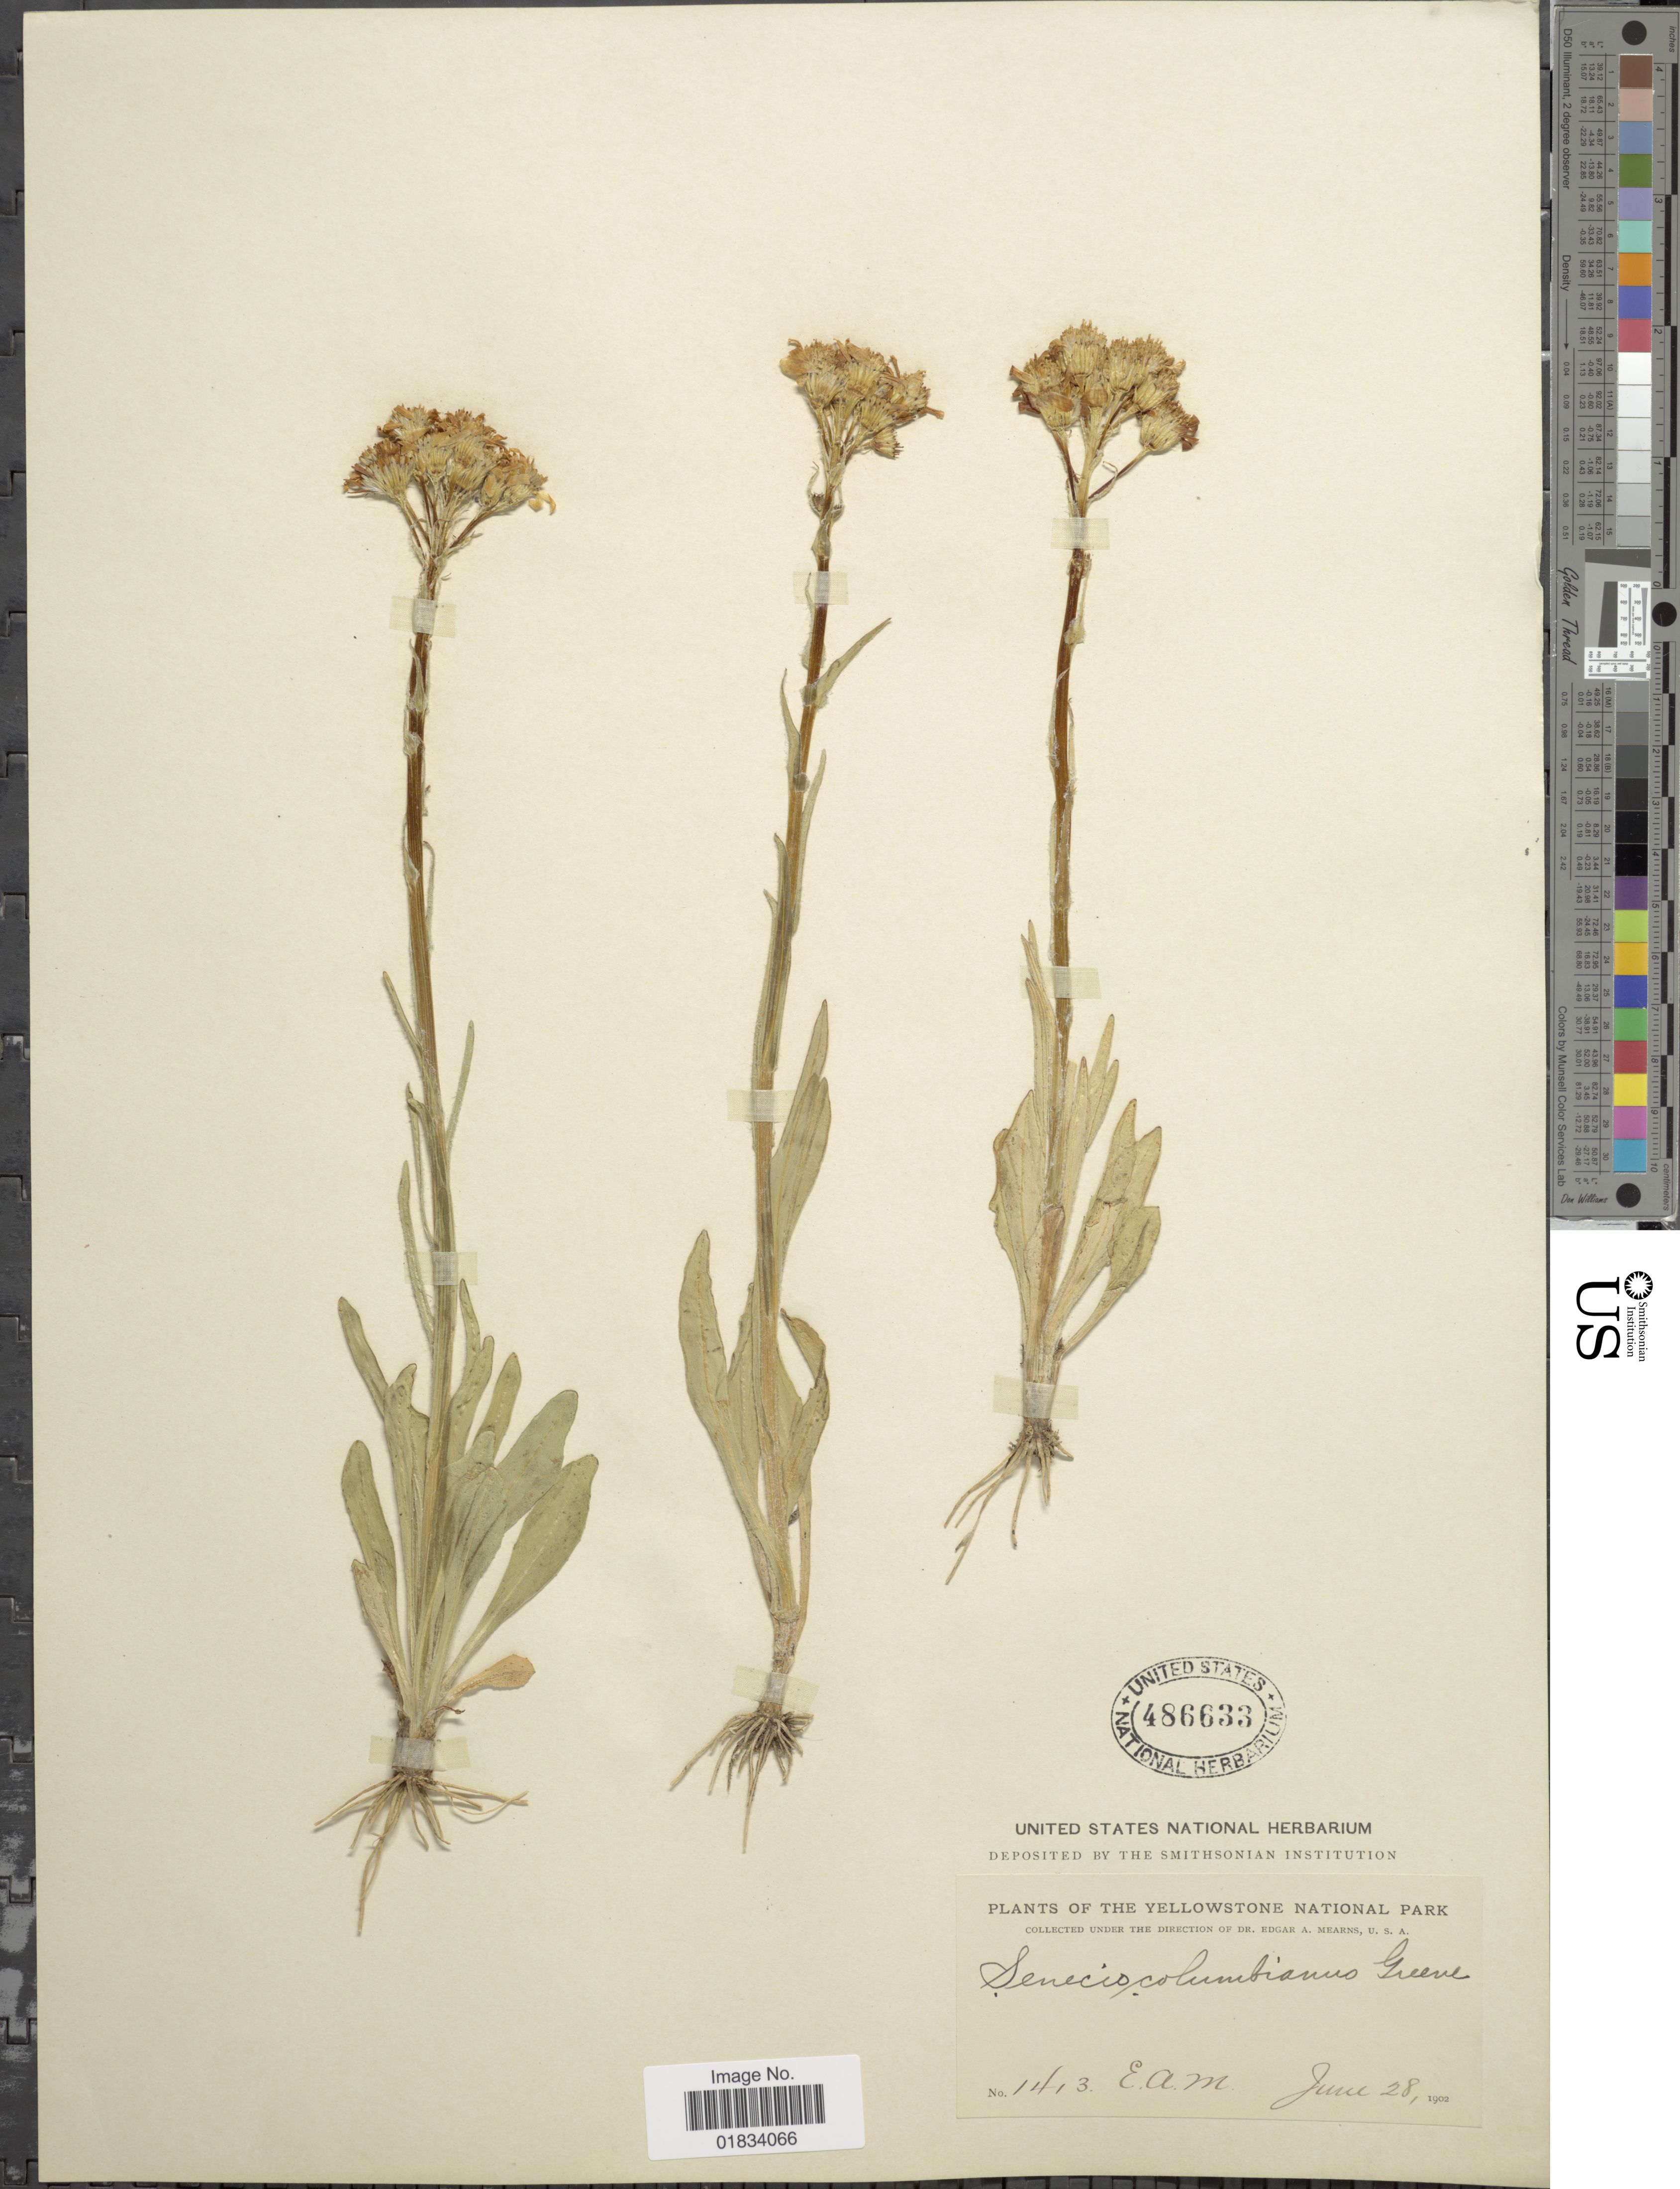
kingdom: Plantae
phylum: Tracheophyta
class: Magnoliopsida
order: Asterales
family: Asteraceae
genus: Senecio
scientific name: Senecio integerrimus var. exaltatus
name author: (Nutt.) Cronq.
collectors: E. A. Mearns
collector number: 1413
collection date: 1902-06-28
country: United States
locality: Yellowstone National Park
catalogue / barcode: US 486633